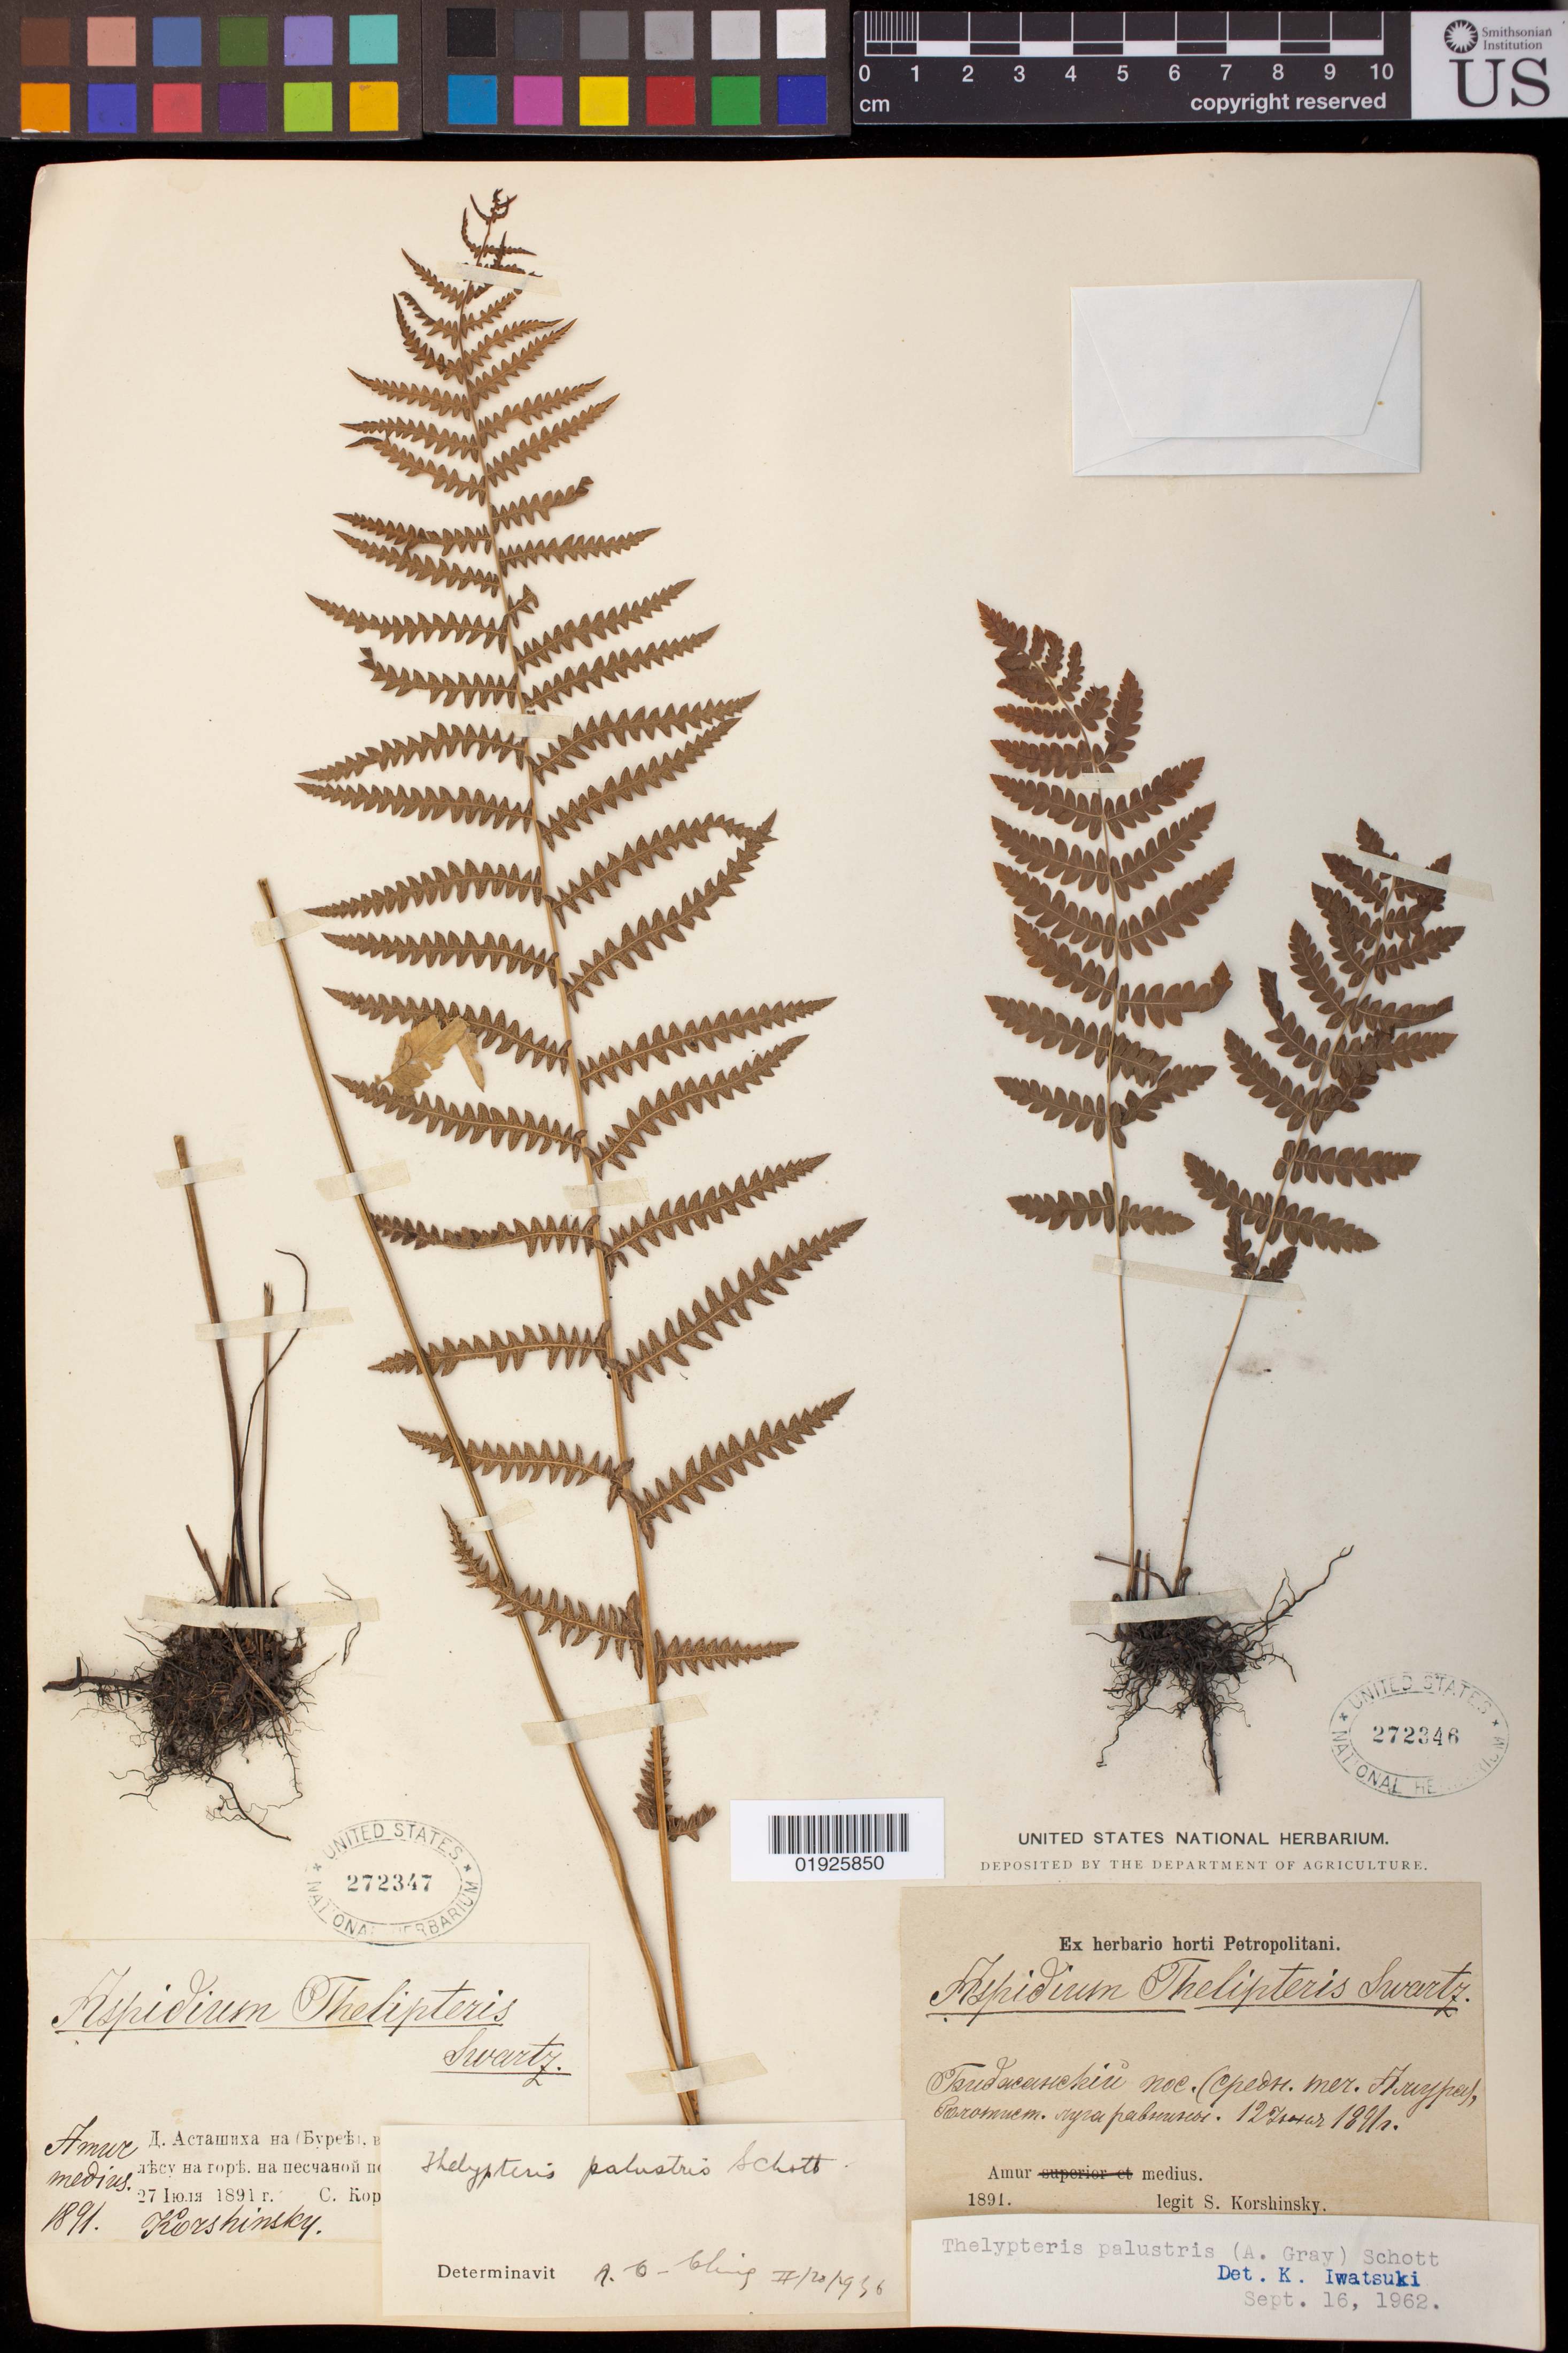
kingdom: Plantae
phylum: Tracheophyta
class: Polypodiopsida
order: Polypodiales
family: Thelypteridaceae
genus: Thelypteris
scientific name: Thelypteris palustris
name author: (Salisb.) Schott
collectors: S. I. Korshinsky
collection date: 1891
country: Russian Federation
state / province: Amur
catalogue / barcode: US 272347